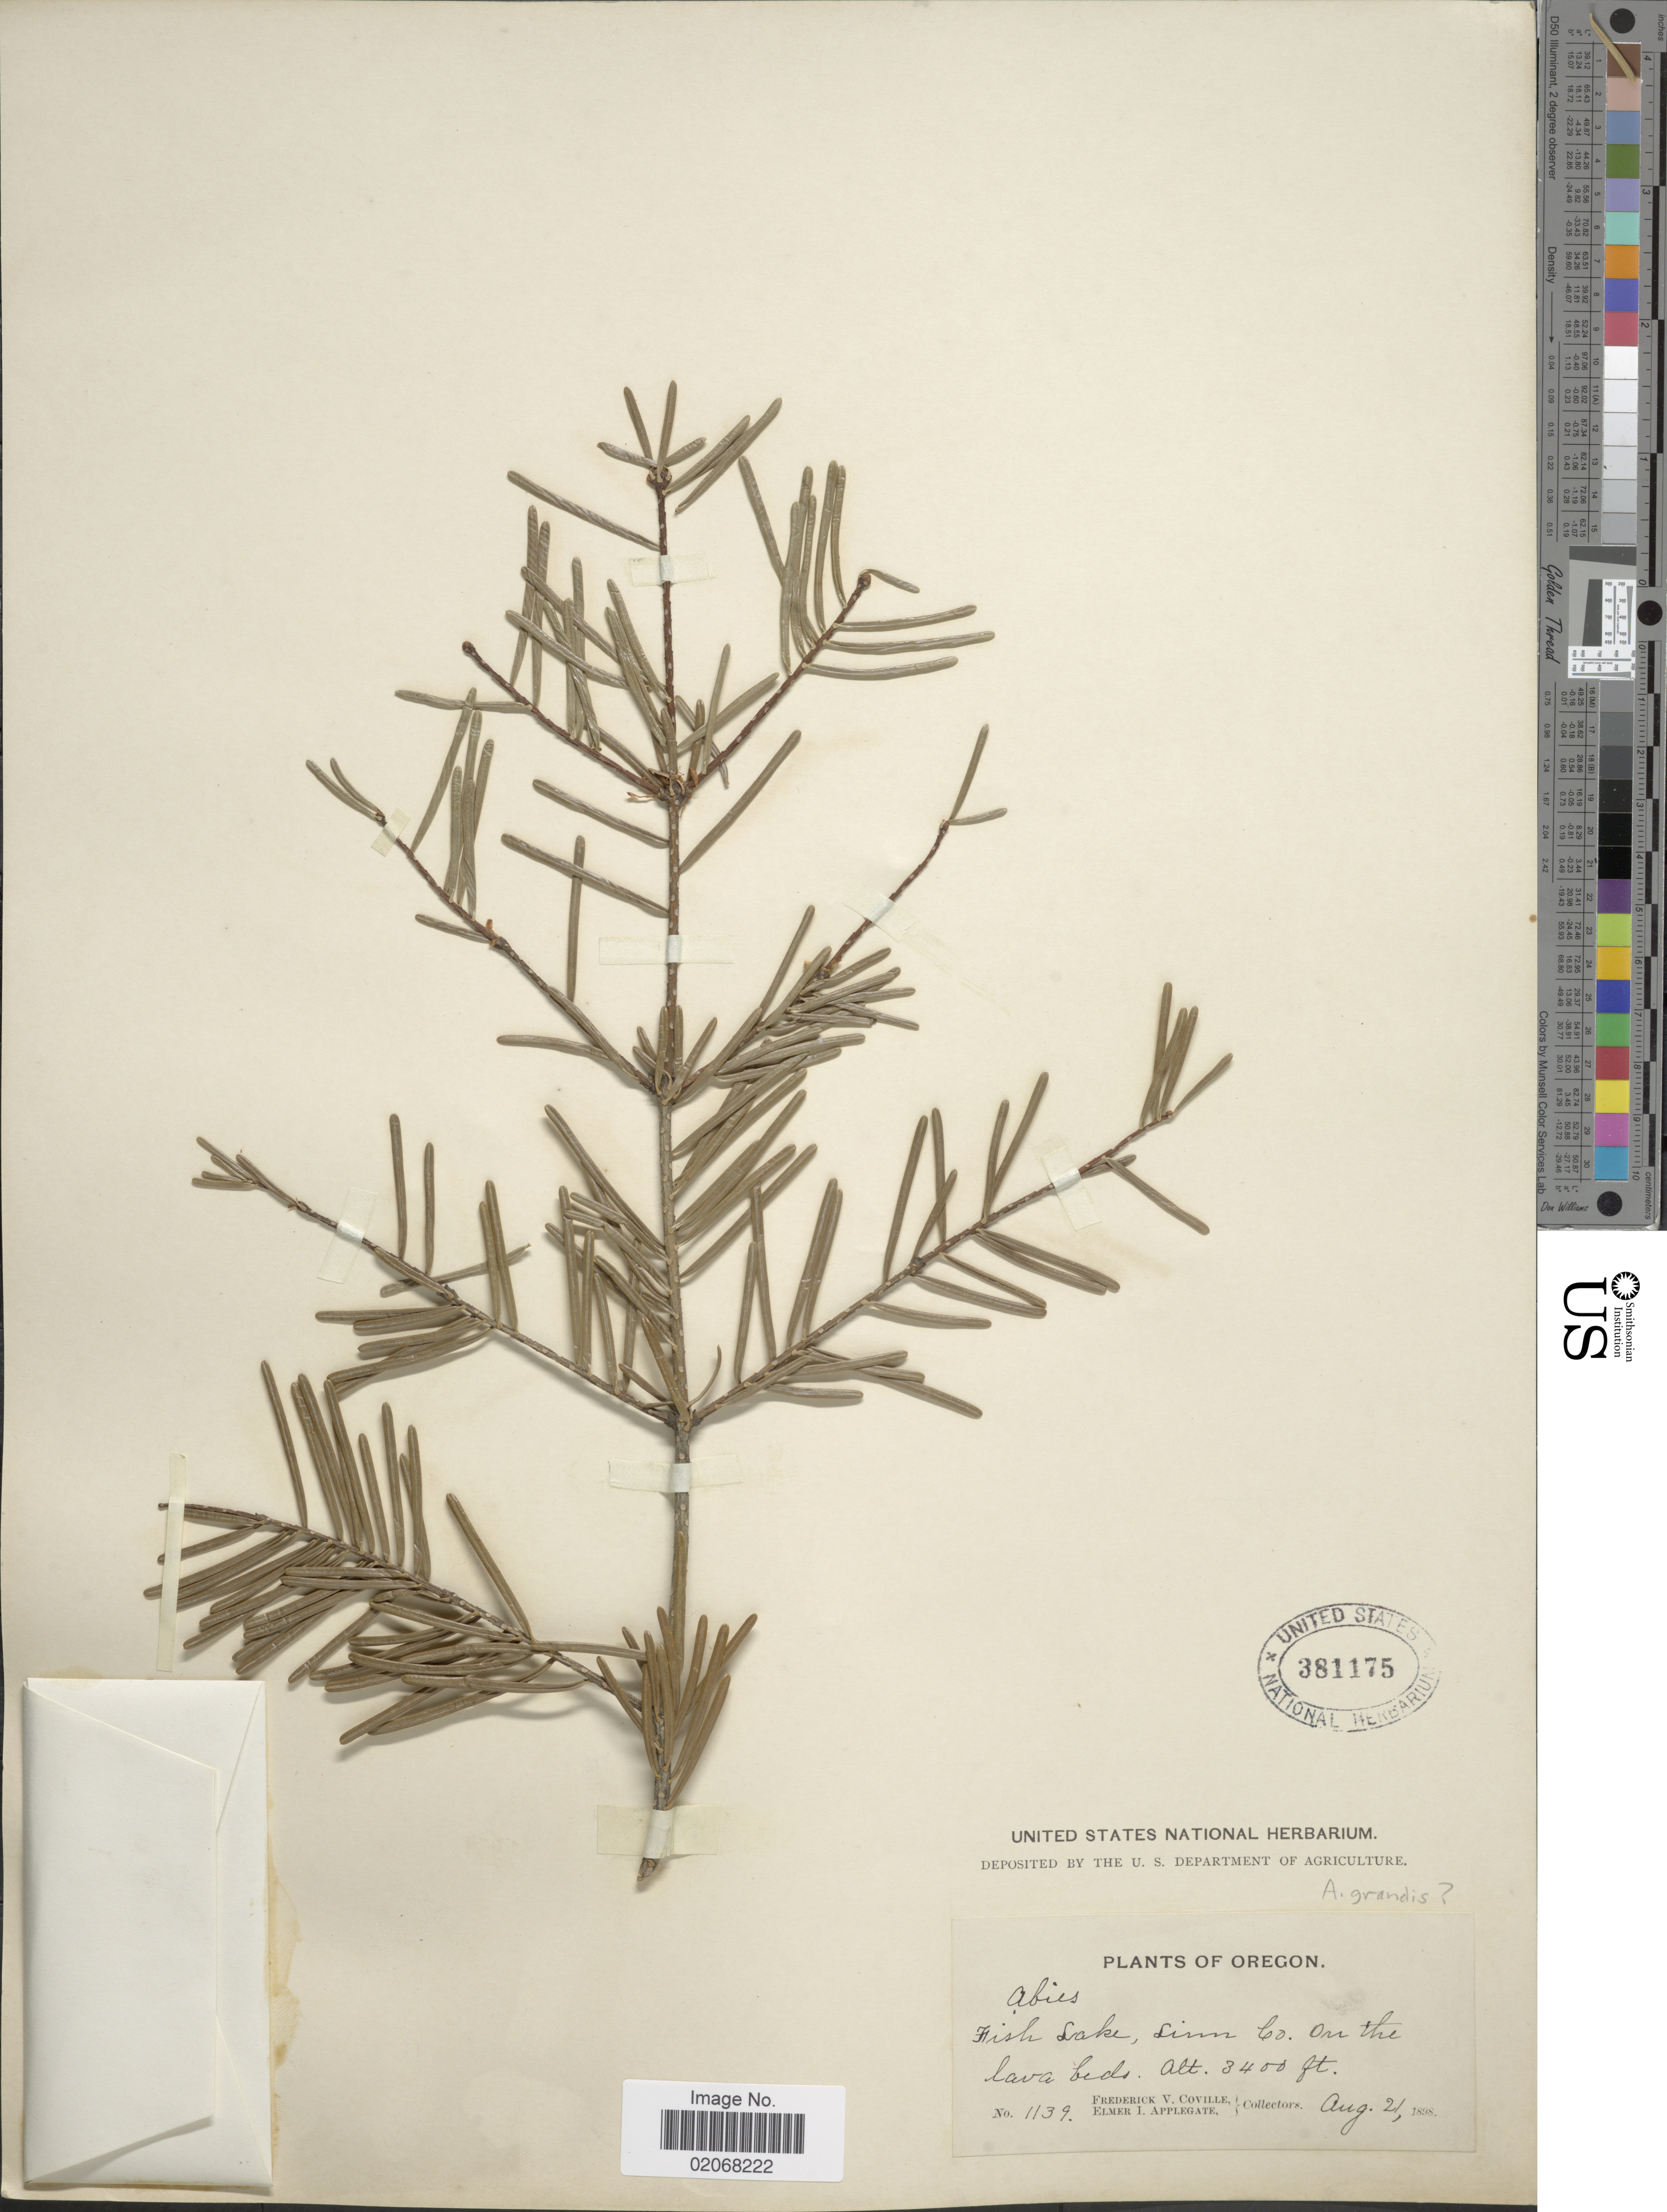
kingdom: Plantae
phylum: Tracheophyta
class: Pinopsida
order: Pinales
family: Pinaceae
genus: Abies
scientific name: Abies grandis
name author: (Douglas ex D. Don) Lindl.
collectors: F. V. Coville & E. I. Applegate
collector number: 1139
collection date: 1898-08-21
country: United States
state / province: Oregon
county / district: Linn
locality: Fish Lake, Linn Co.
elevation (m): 1036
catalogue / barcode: US 381175